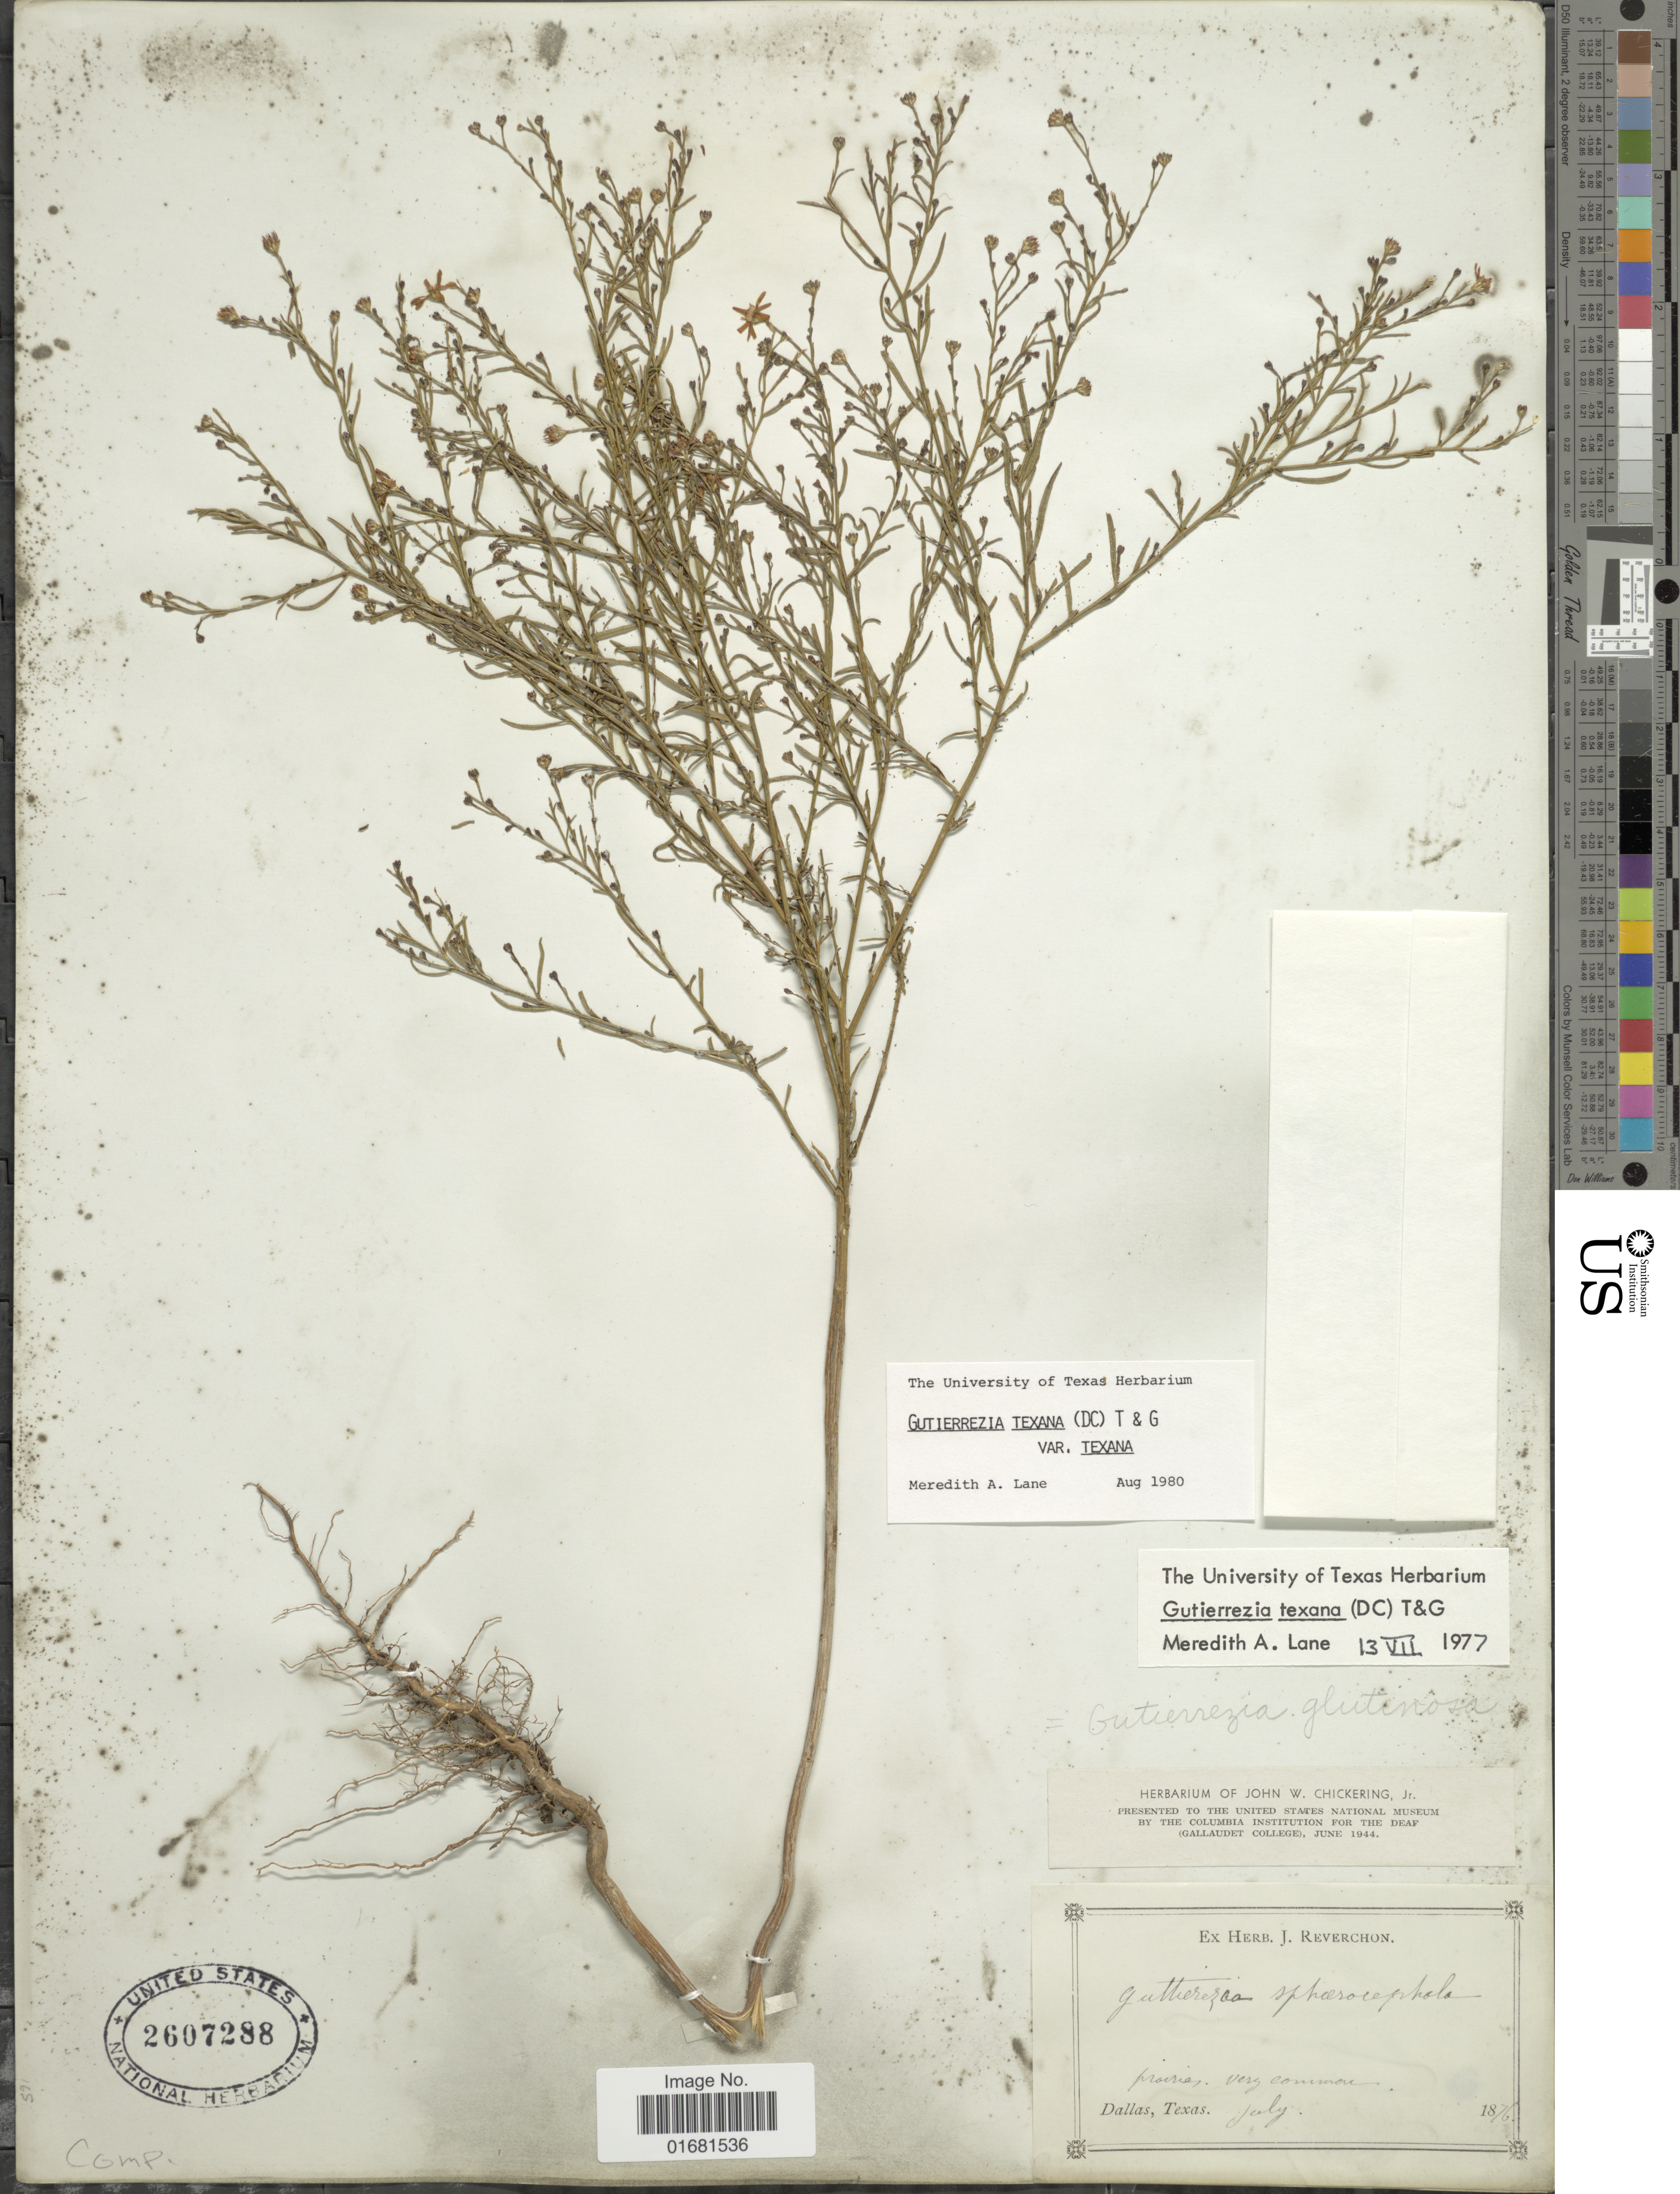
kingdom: Plantae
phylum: Tracheophyta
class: Magnoliopsida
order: Asterales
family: Asteraceae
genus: Gutierrezia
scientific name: Gutierrezia texana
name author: (DC.) Torr. & A. Gray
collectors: ex herb. J. Reverchon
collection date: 1876-07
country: United States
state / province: Texas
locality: Dallas, Texas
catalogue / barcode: US 2607288